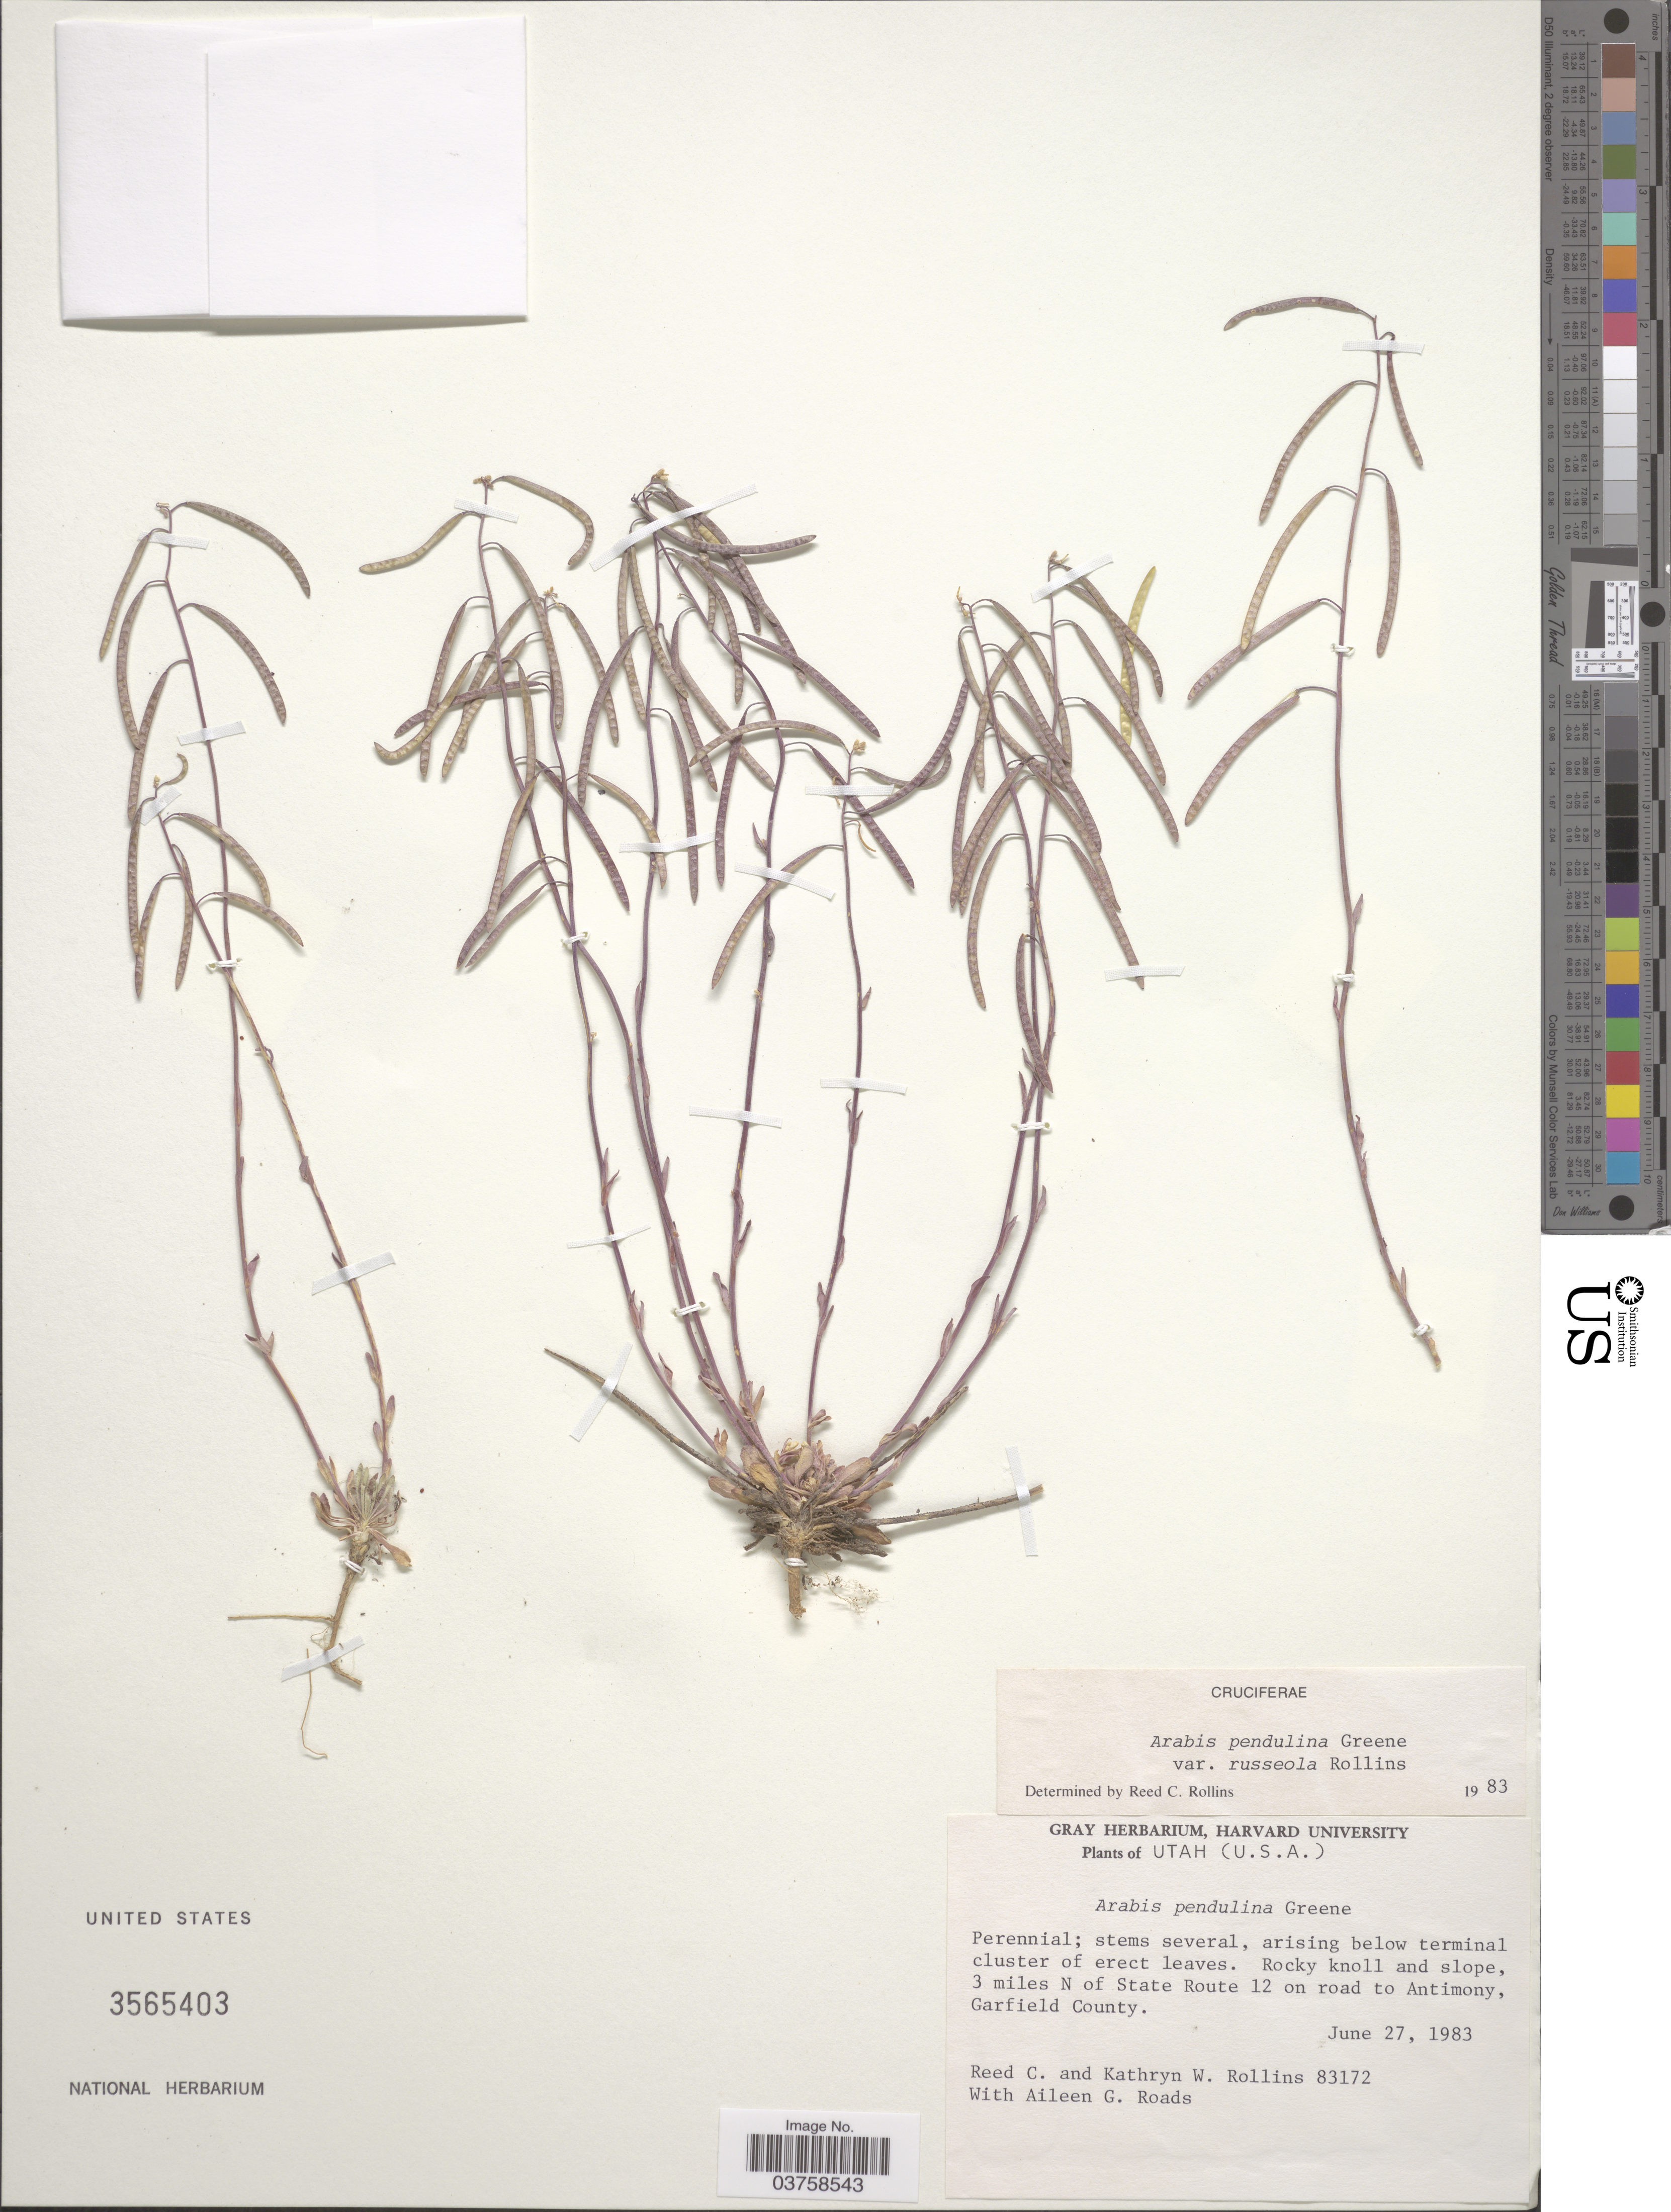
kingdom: Plantae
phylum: Tracheophyta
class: Magnoliopsida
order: Brassicales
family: Brassicaceae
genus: Arabis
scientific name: Arabis pendulina var. russeola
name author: (Rollins) Rollins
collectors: R. C. Rollins, K. W. Rollins & A. Roads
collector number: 83172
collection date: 1983-06-27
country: United States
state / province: Utah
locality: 3 miles N of State Route 12 on road to Antimony, Garfield County,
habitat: rocky knoll and slope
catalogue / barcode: US 3565403